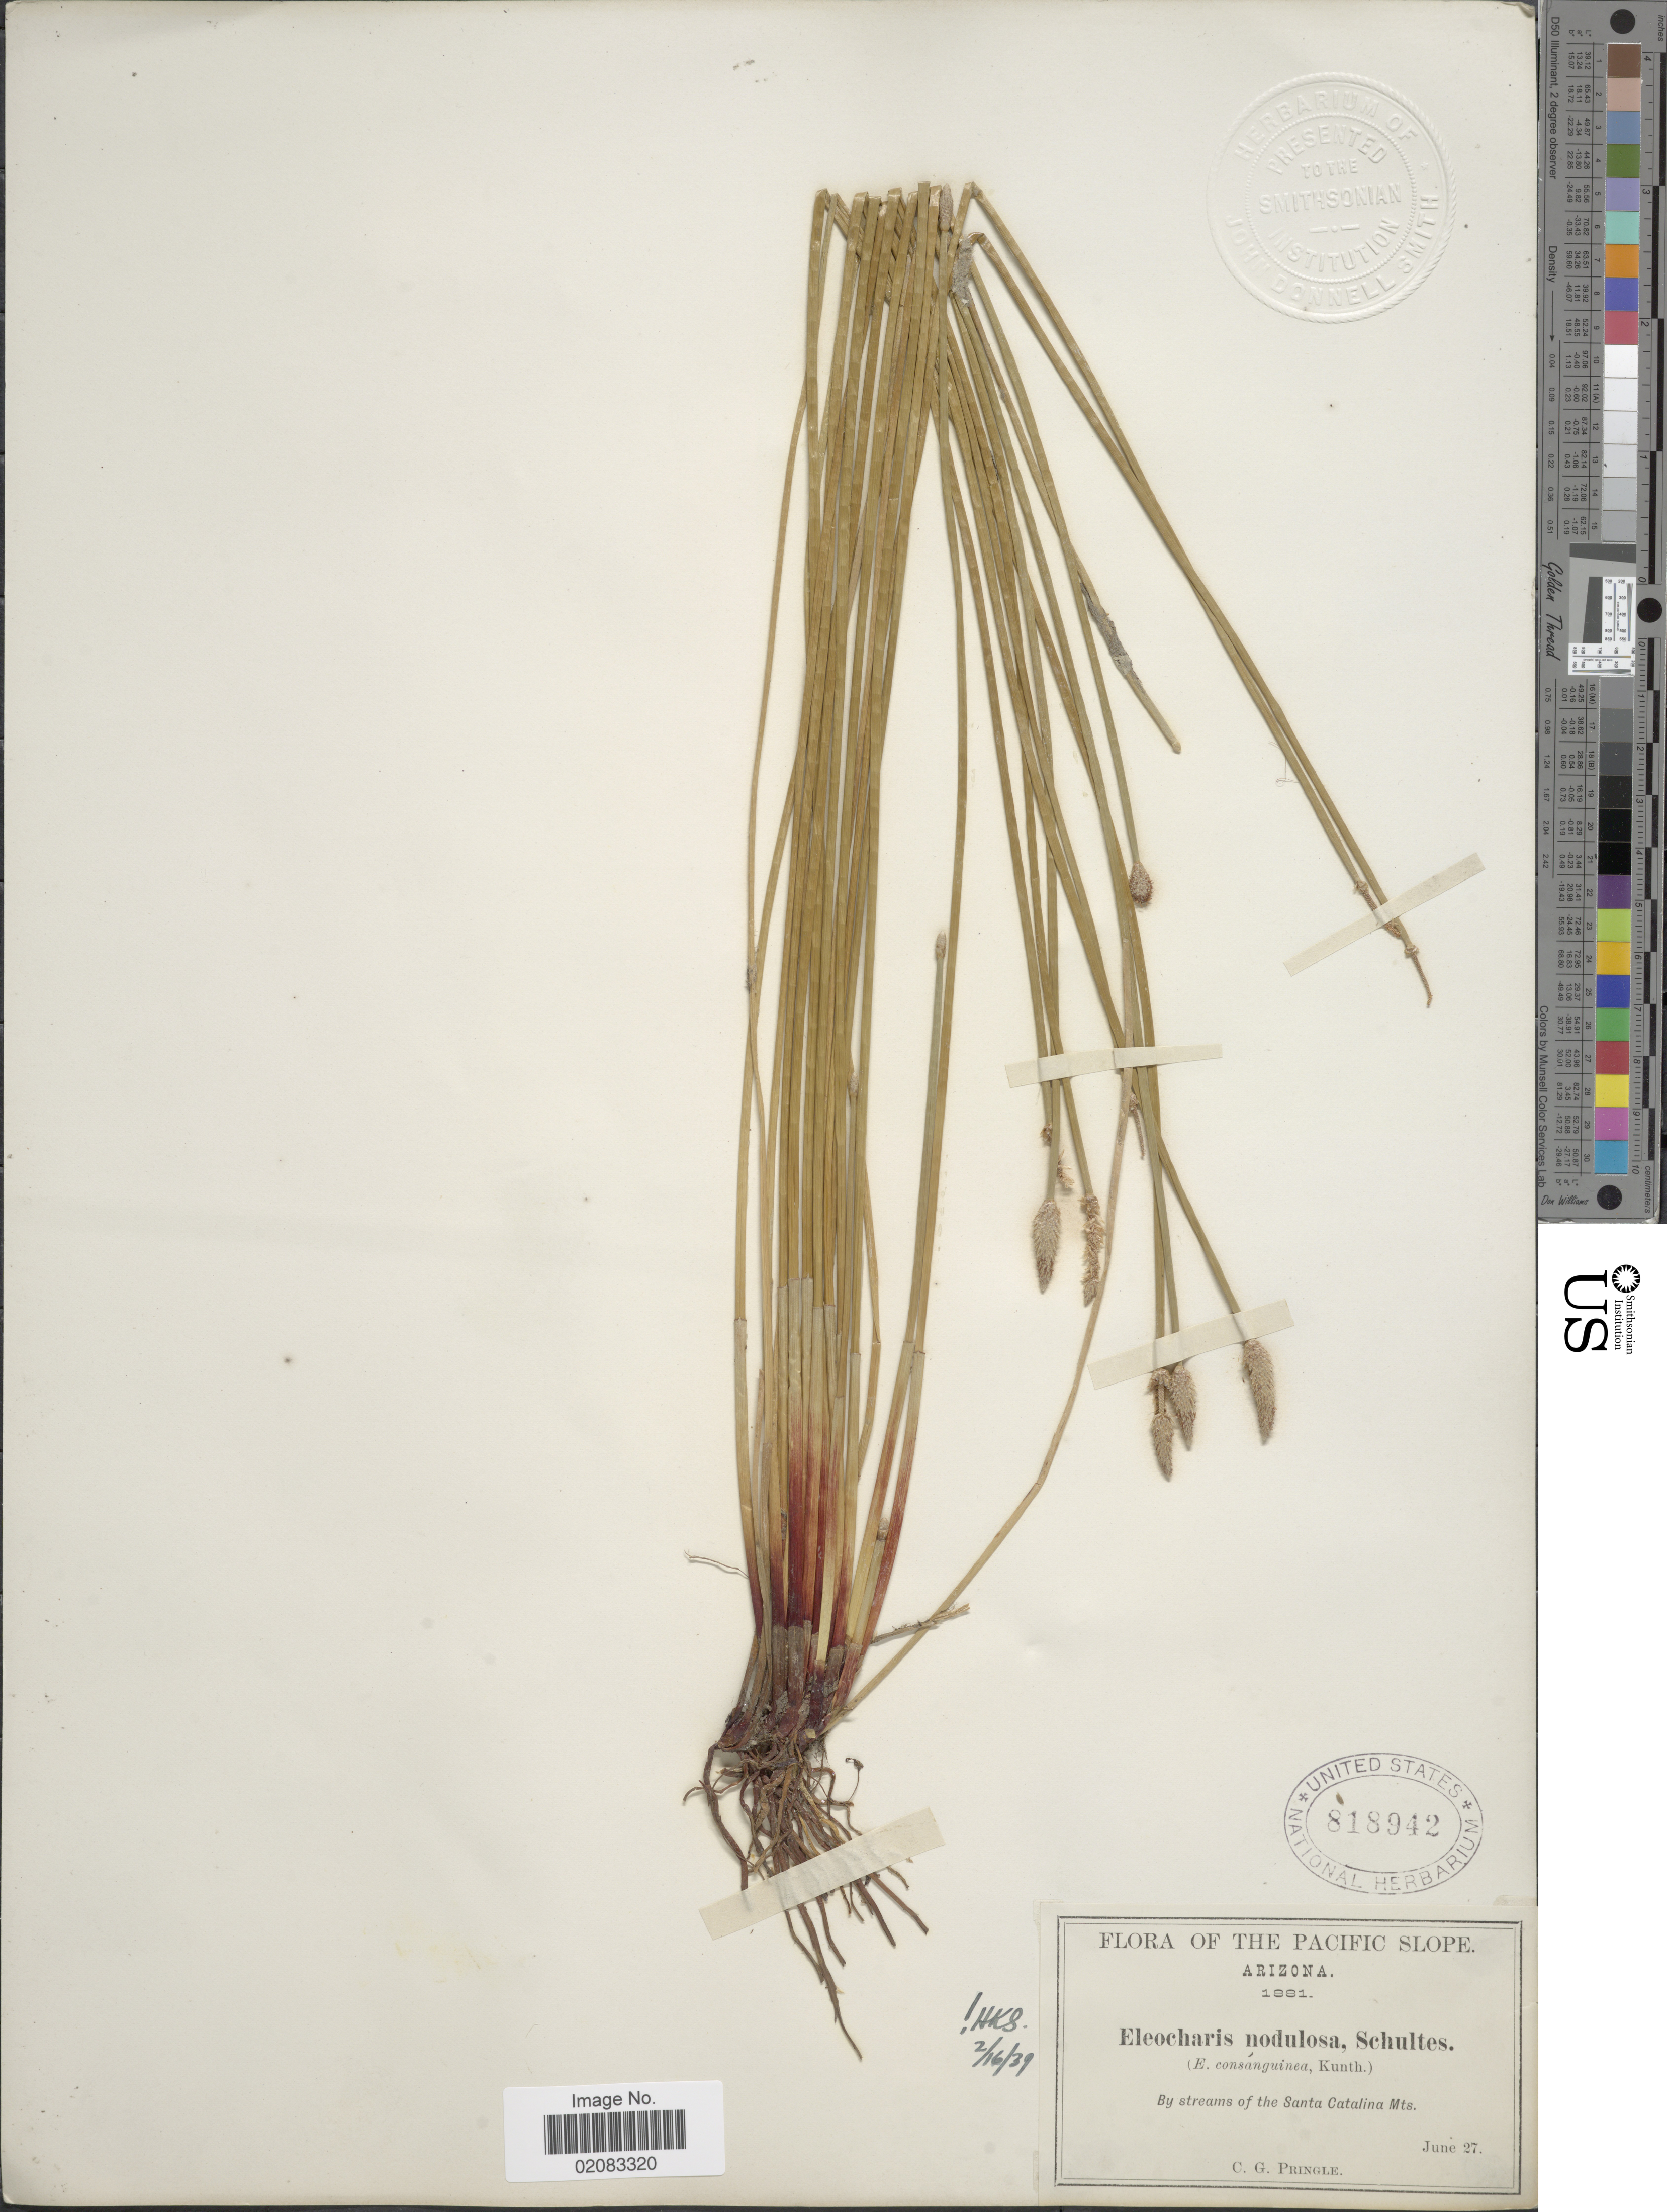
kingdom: Plantae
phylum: Tracheophyta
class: Liliopsida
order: Poales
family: Cyperaceae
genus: Eleocharis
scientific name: Eleocharis montana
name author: (Kunth) Roem. & Schult.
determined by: Strong, Mark T., (BOT), Smithsonian Institution - National Museum of Natural History (UNITED STATES)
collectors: C. G. Pringle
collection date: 1881-06-27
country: United States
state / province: Arizona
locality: The Pacific Slope, By stream of the Santa Catalina Mts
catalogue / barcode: US 818942